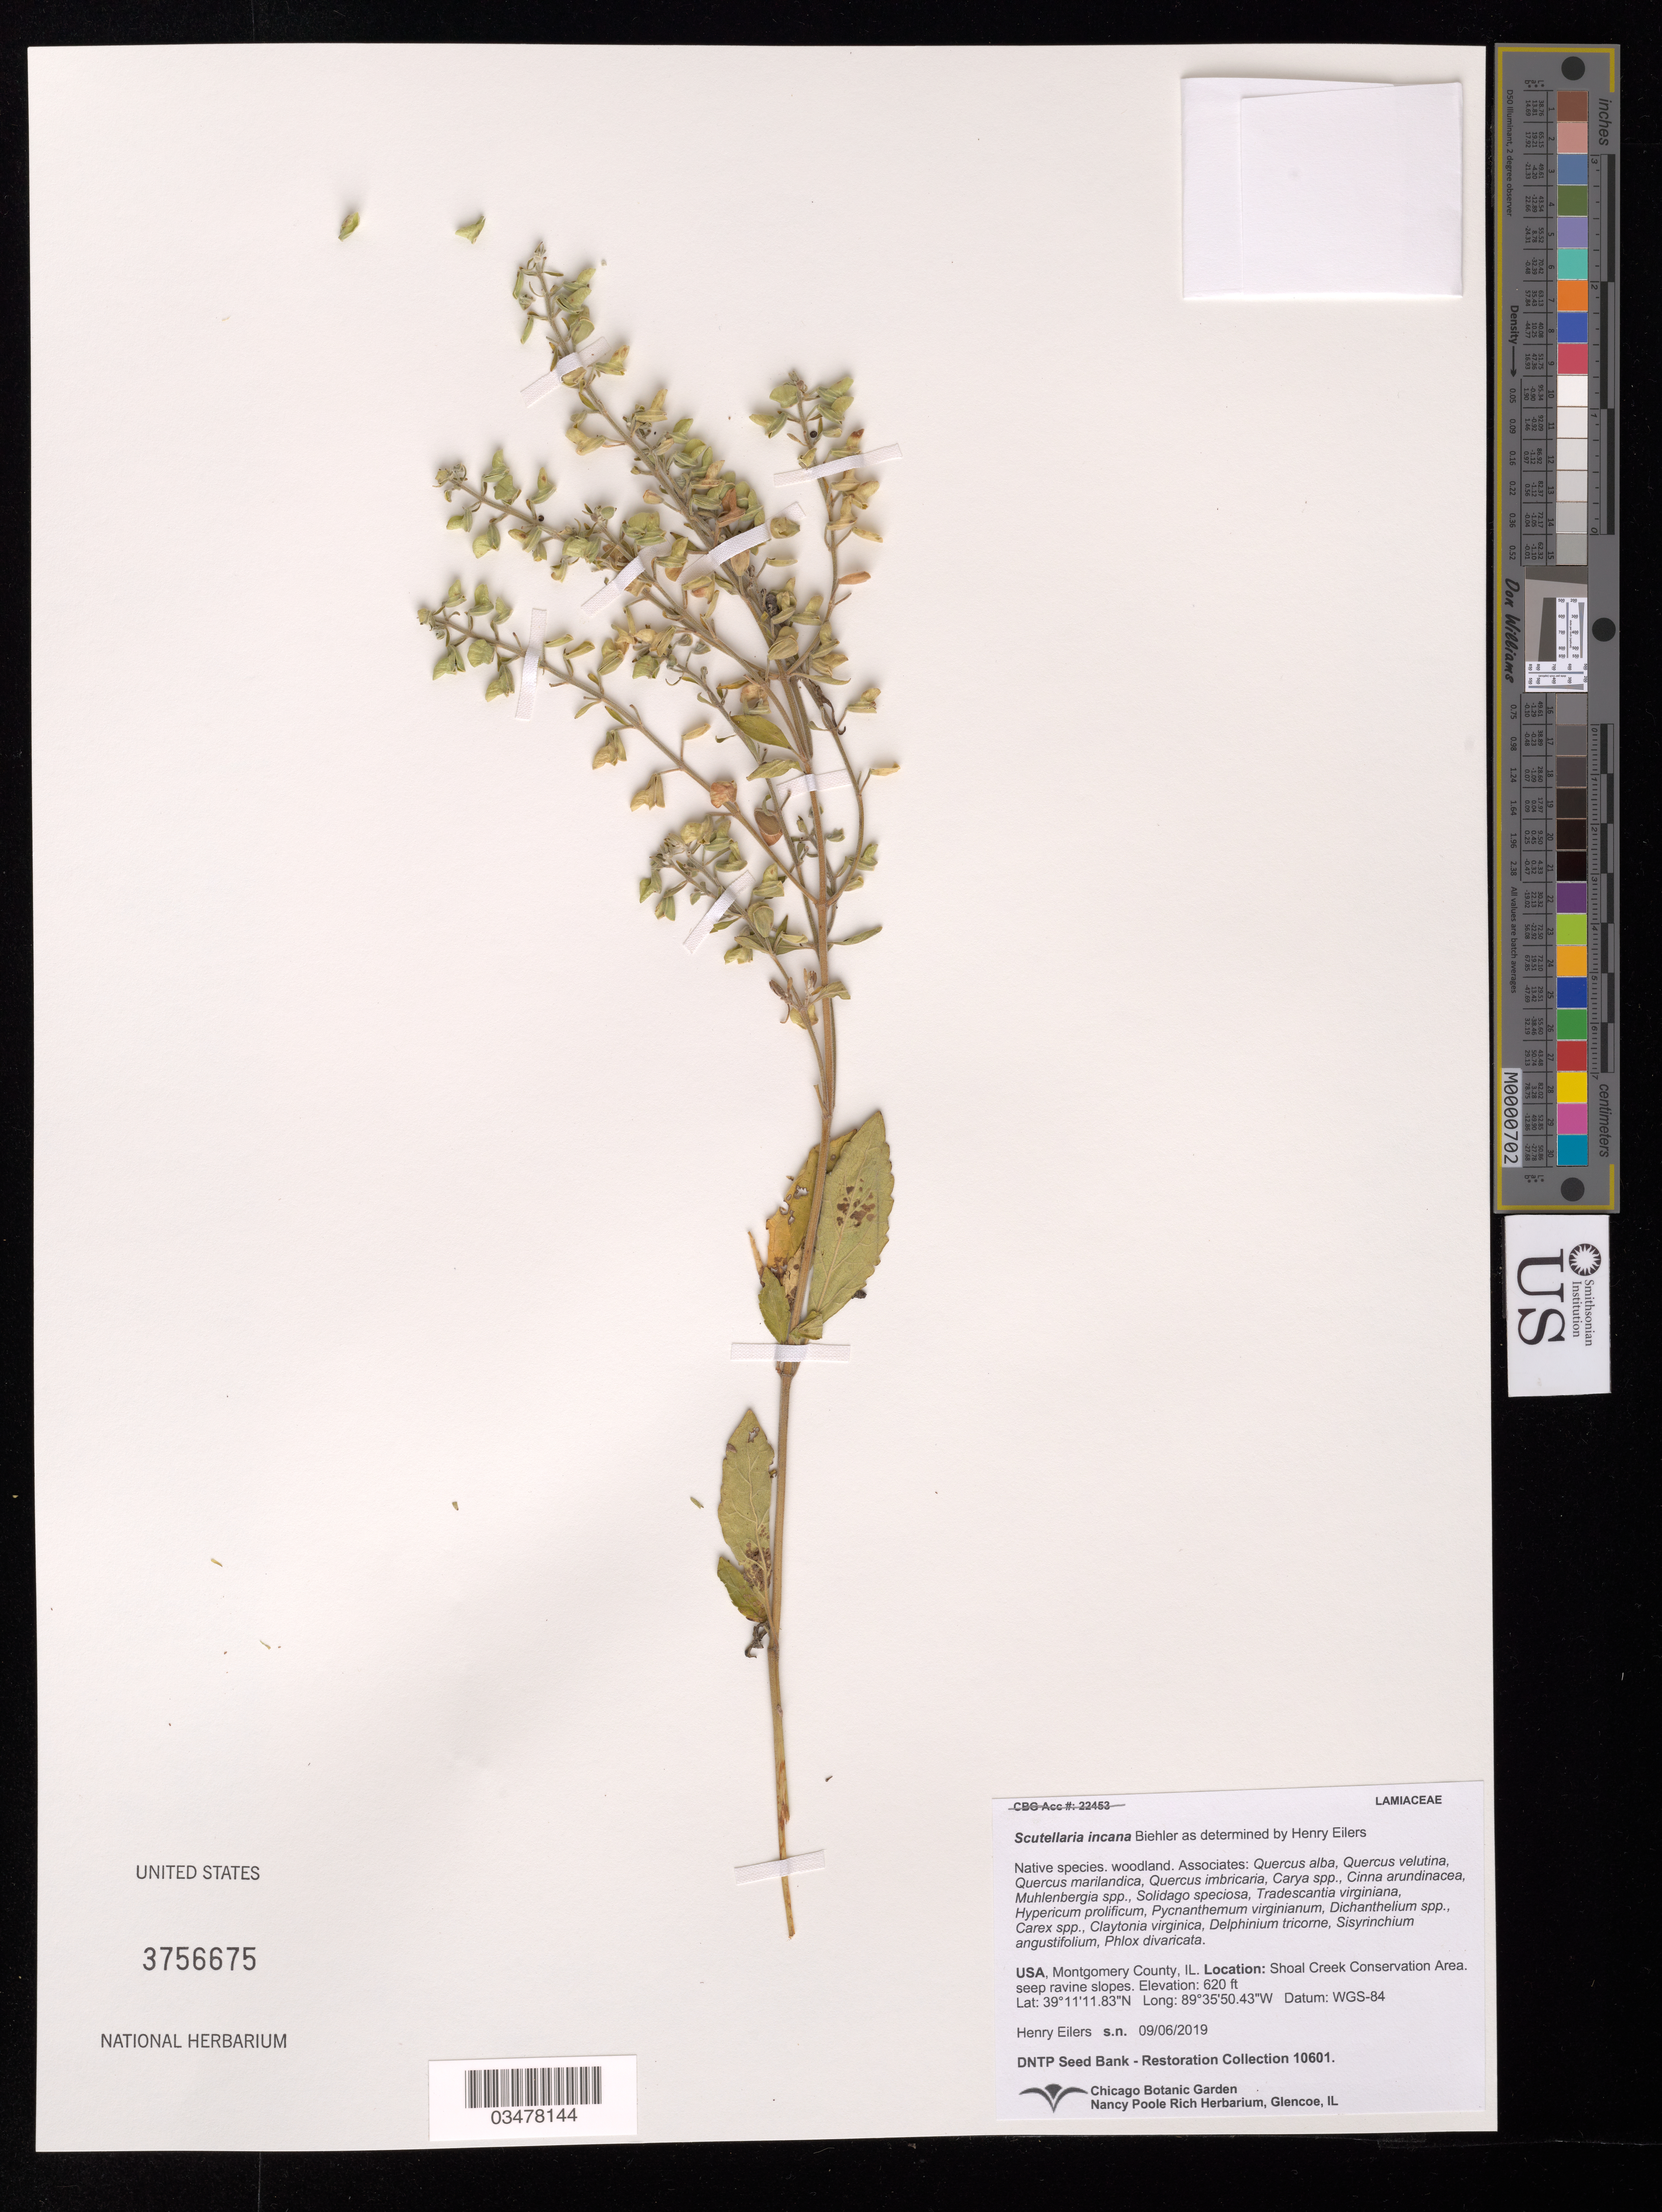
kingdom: Plantae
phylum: Tracheophyta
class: Magnoliopsida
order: Lamiales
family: Lamiaceae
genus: Scutellaria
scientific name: Scutellaria incana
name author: Biehler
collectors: H. Eilers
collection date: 2019-09-06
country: United States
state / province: Illinois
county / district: Montgomery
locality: Shoal Creek Conservation Area, seep ravine slopes.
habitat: Woodland. With Quercus alba, Carya sp., Carex sp., Phlox divaricata, etc.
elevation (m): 189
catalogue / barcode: US 3756675